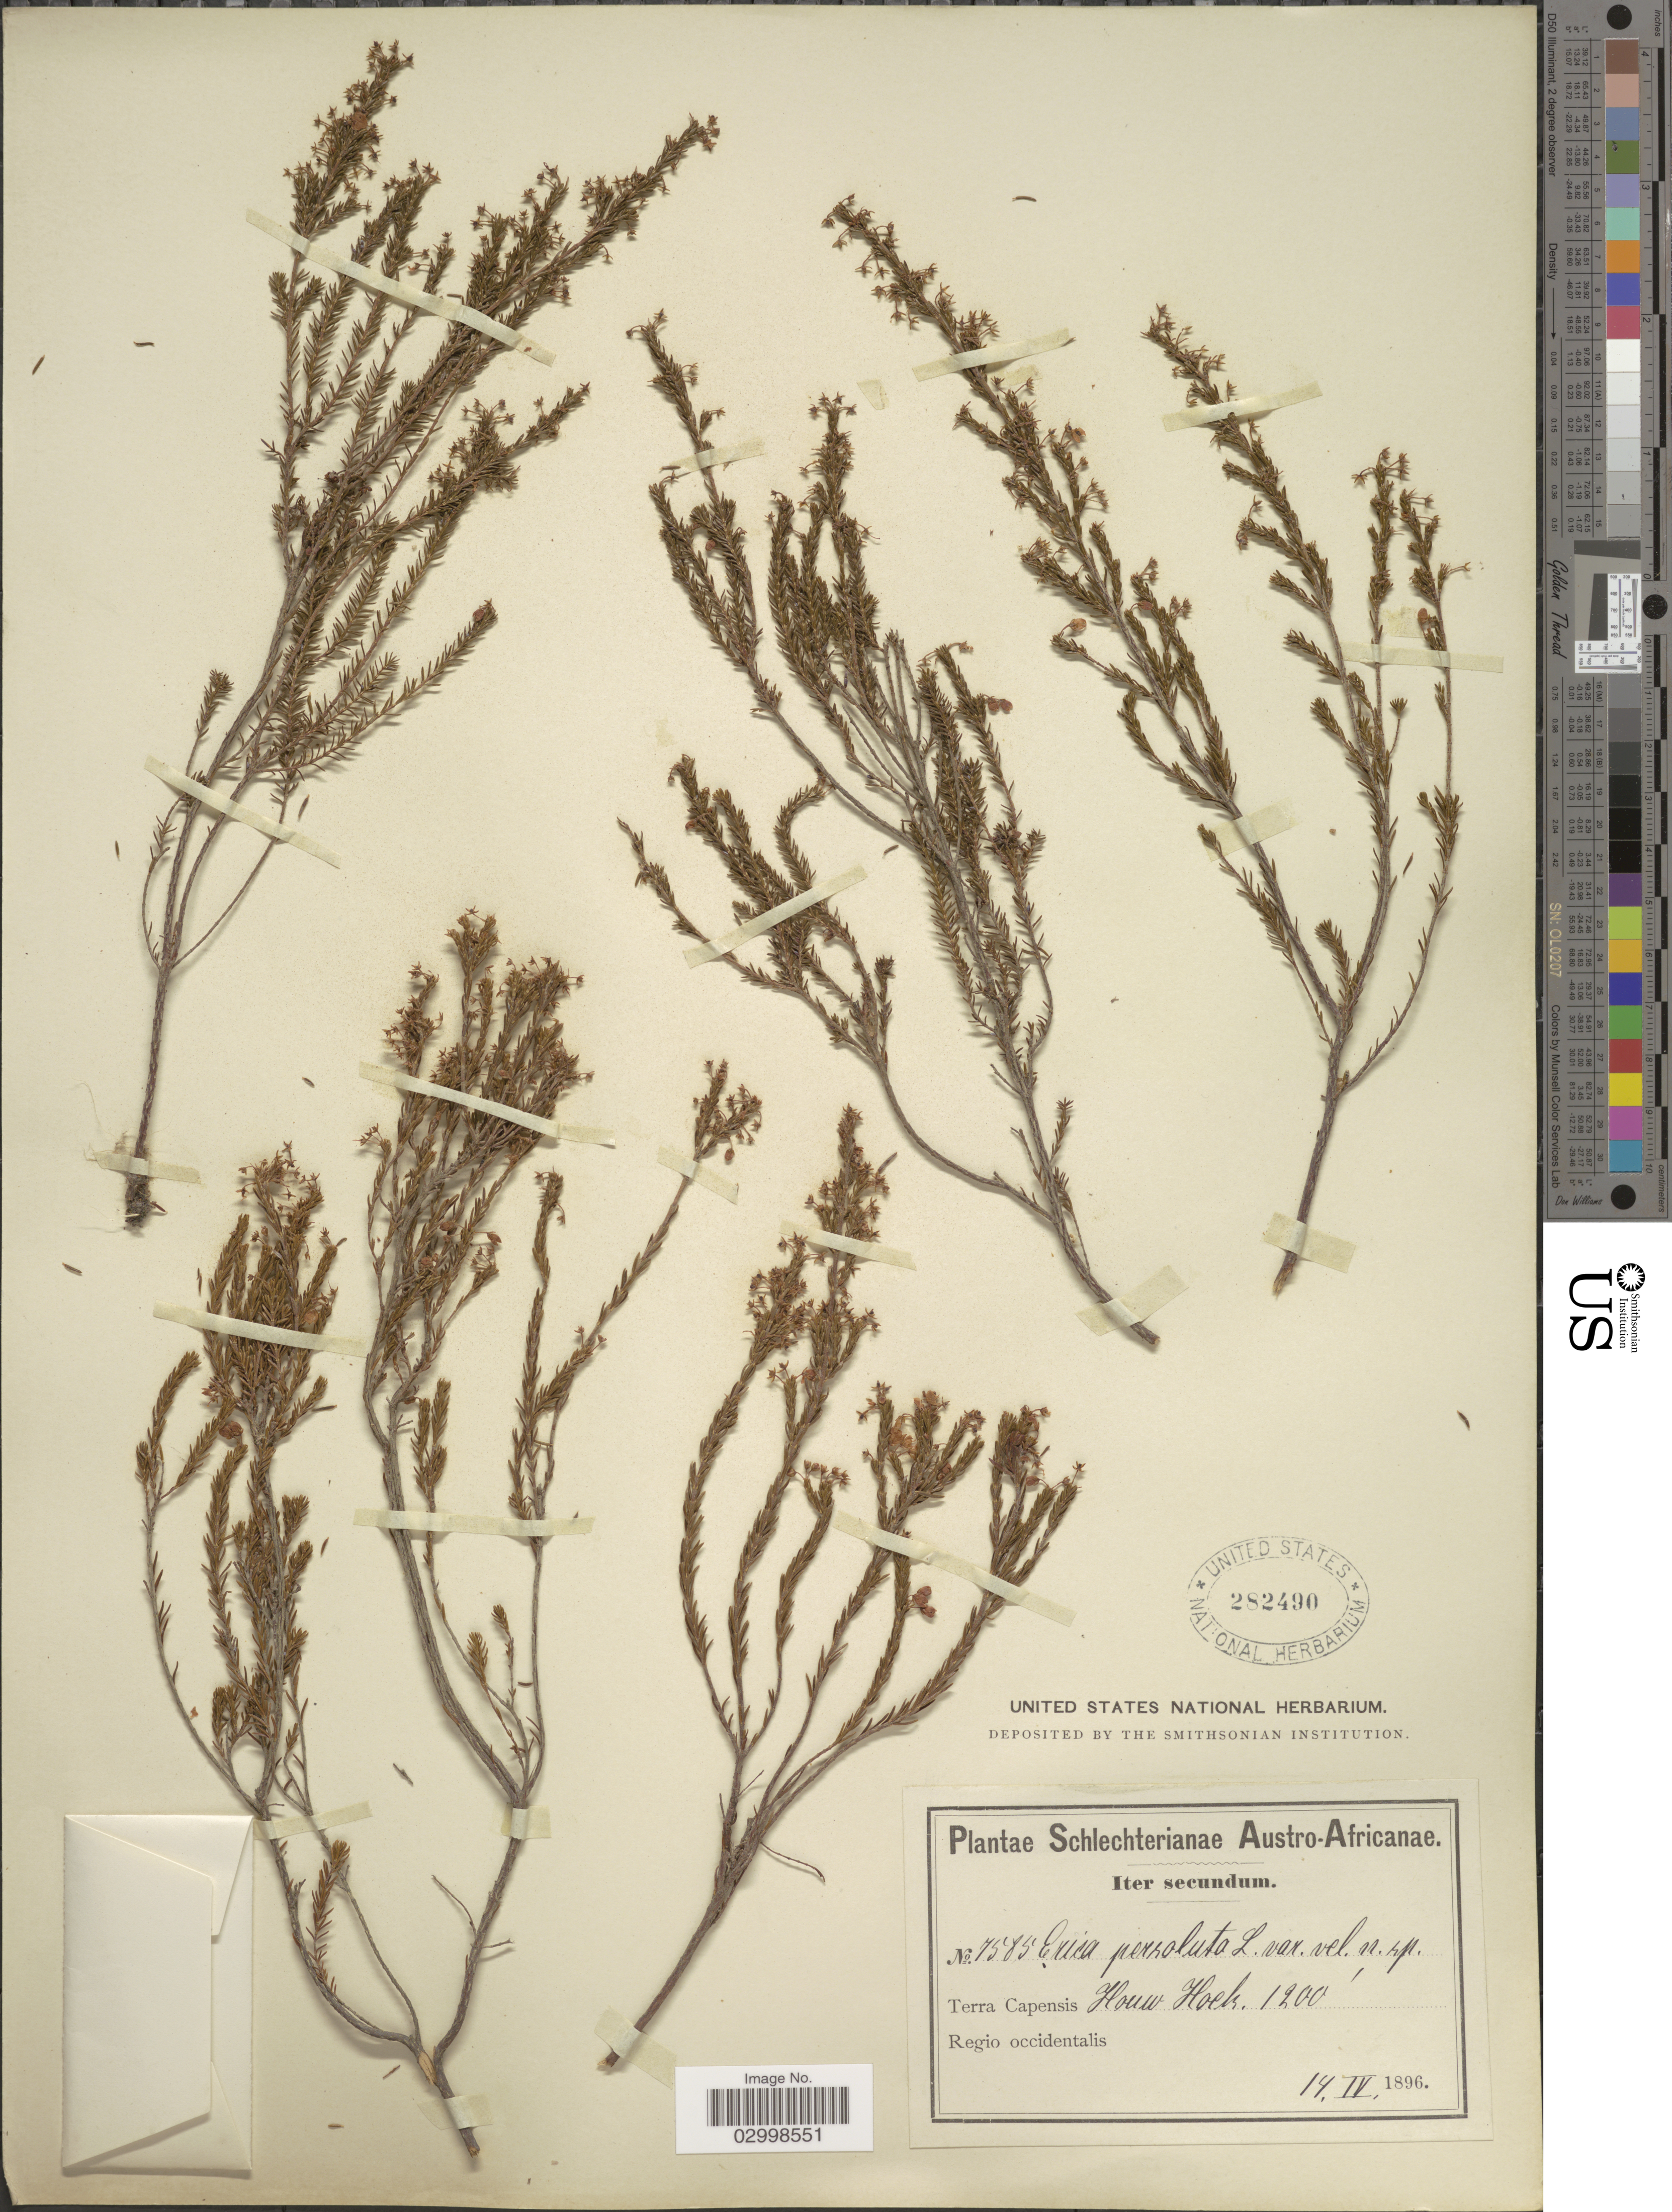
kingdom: Plantae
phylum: Tracheophyta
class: Magnoliopsida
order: Ericales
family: Ericaceae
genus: Erica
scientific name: Erica persoluta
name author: L.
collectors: Schlechter, --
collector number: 7585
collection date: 1896-04-14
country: South Africa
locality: Austro-Africanae, Terra Capensis, Houw Hoek, Regio occidentalis.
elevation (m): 366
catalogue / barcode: US 282490